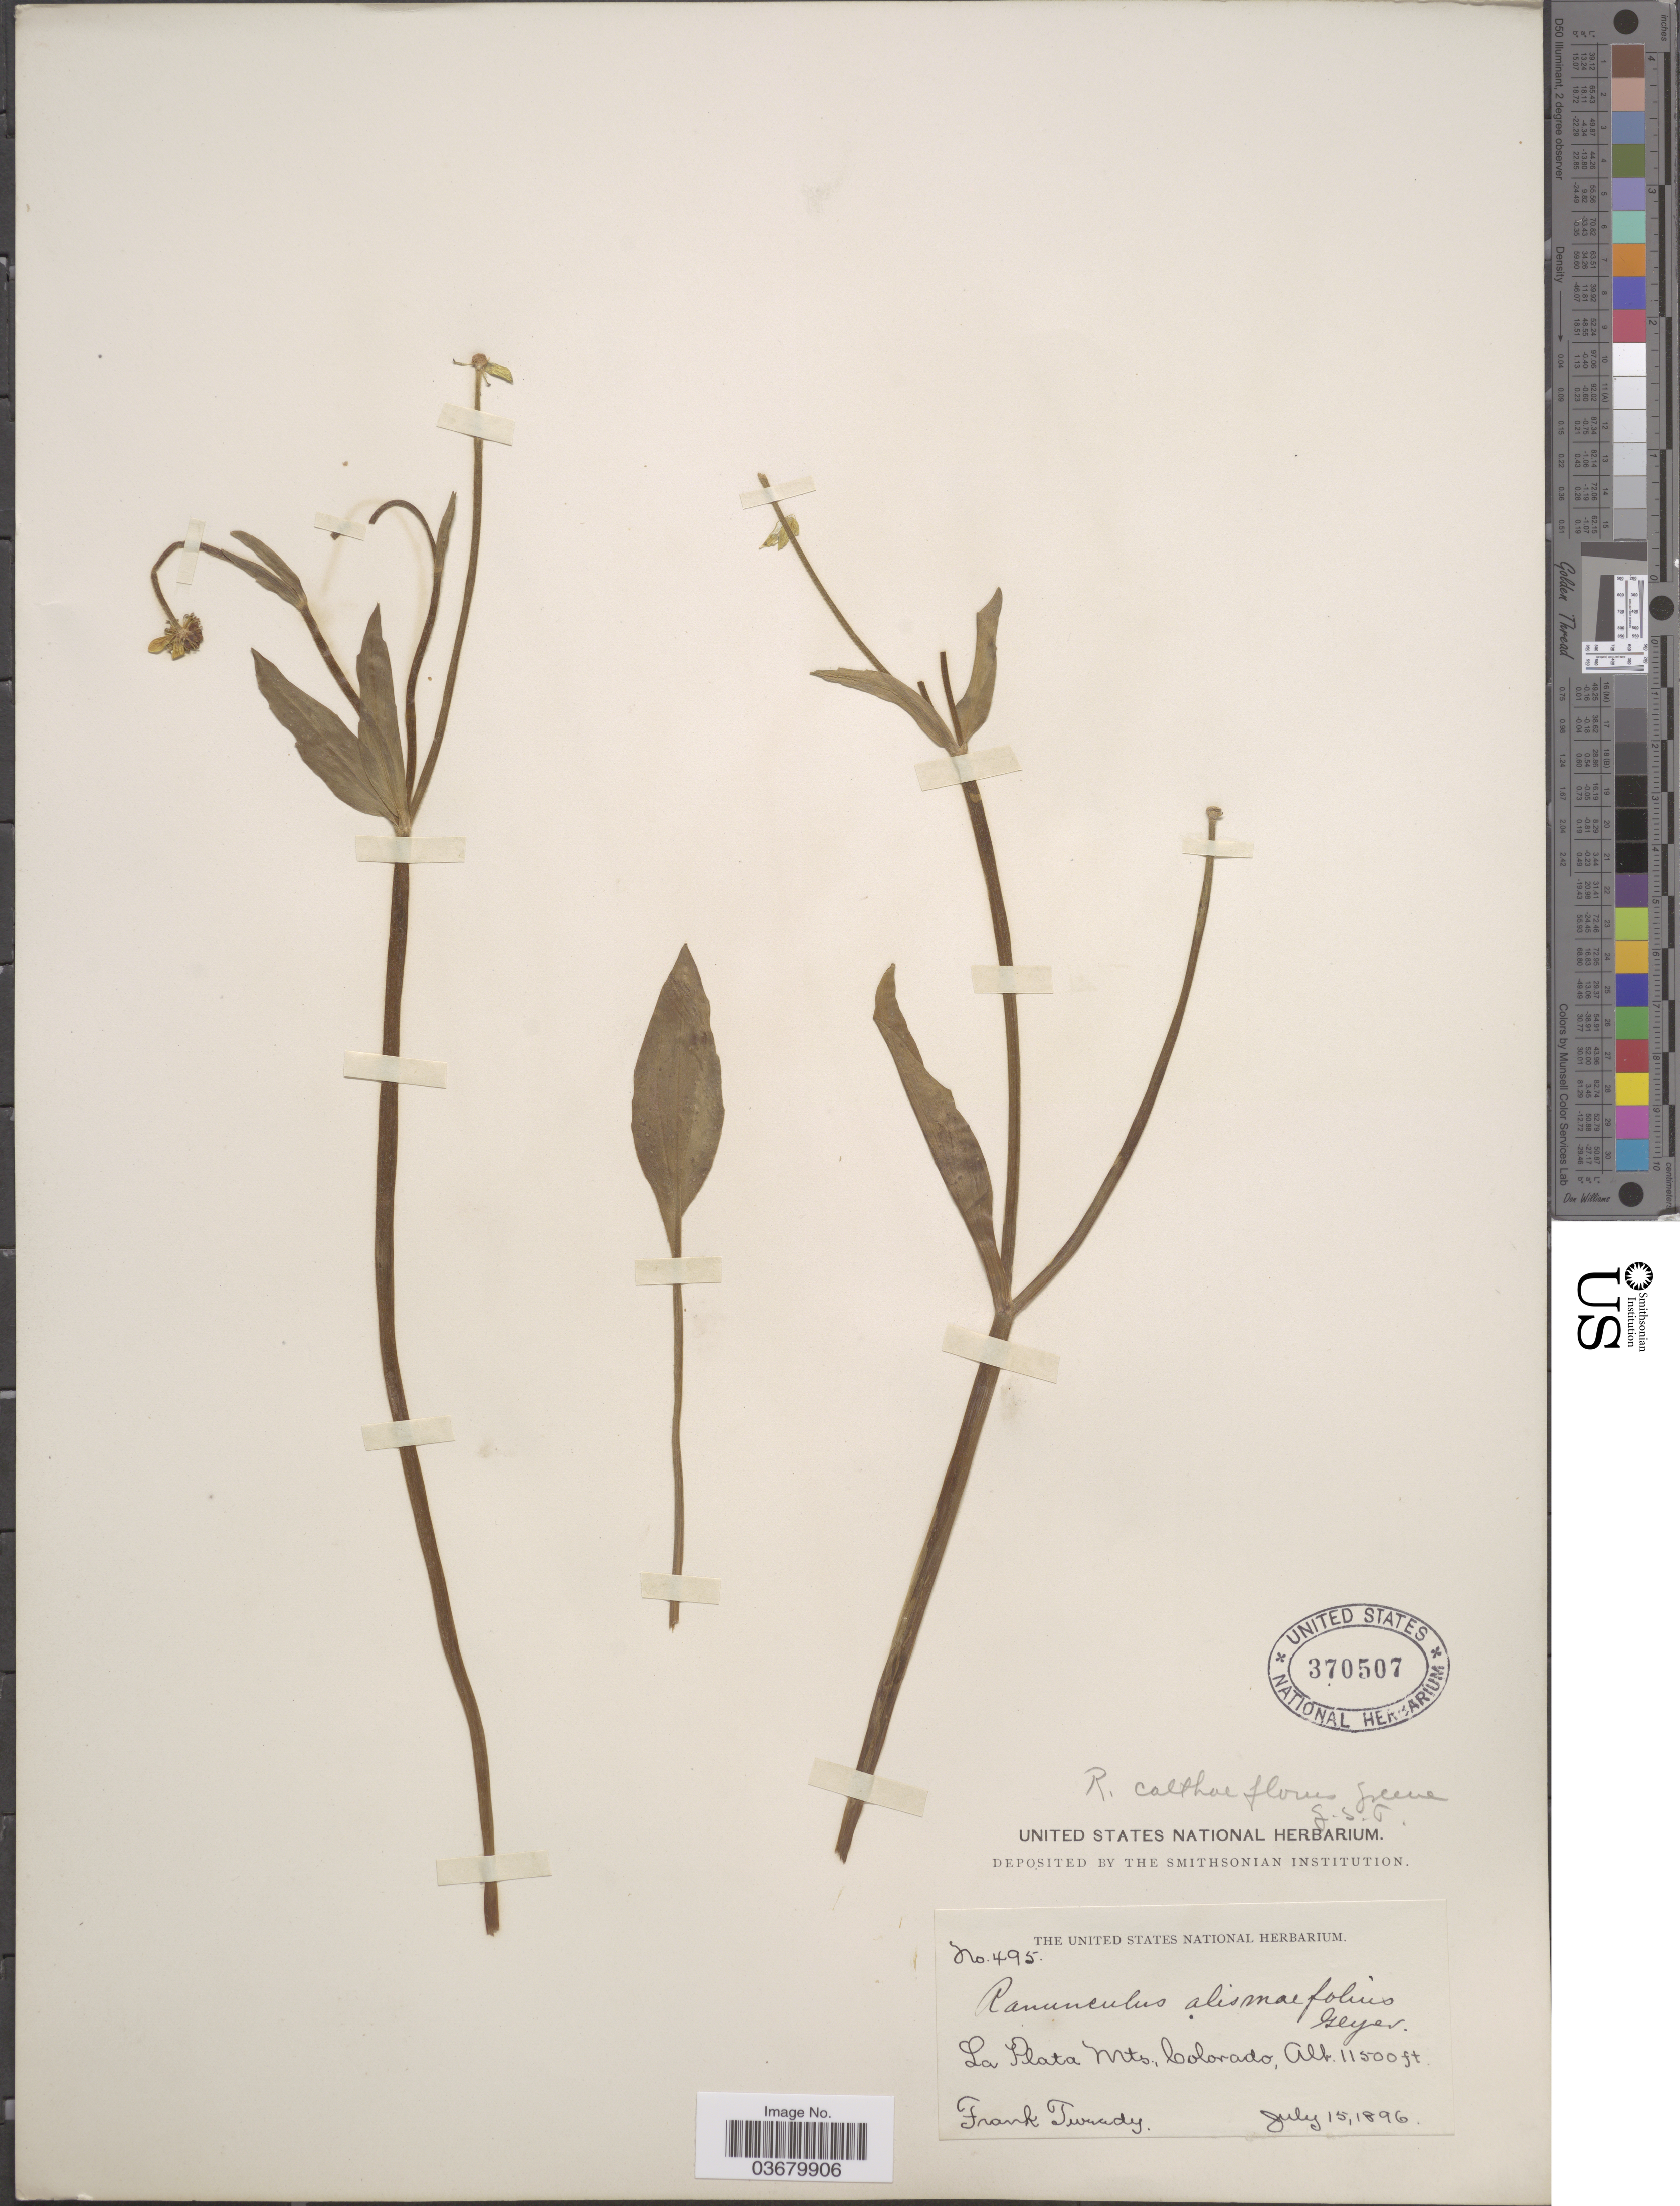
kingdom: Plantae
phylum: Tracheophyta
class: Magnoliopsida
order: Ranunculales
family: Ranunculaceae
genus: Ranunculus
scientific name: Ranunculus alismifolius var. montanus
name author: S. Watson in C. King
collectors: F. Tweedy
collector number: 495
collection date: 1896-07-15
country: United States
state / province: Colorado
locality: La Plata Mts.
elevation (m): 3505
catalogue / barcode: US 370507